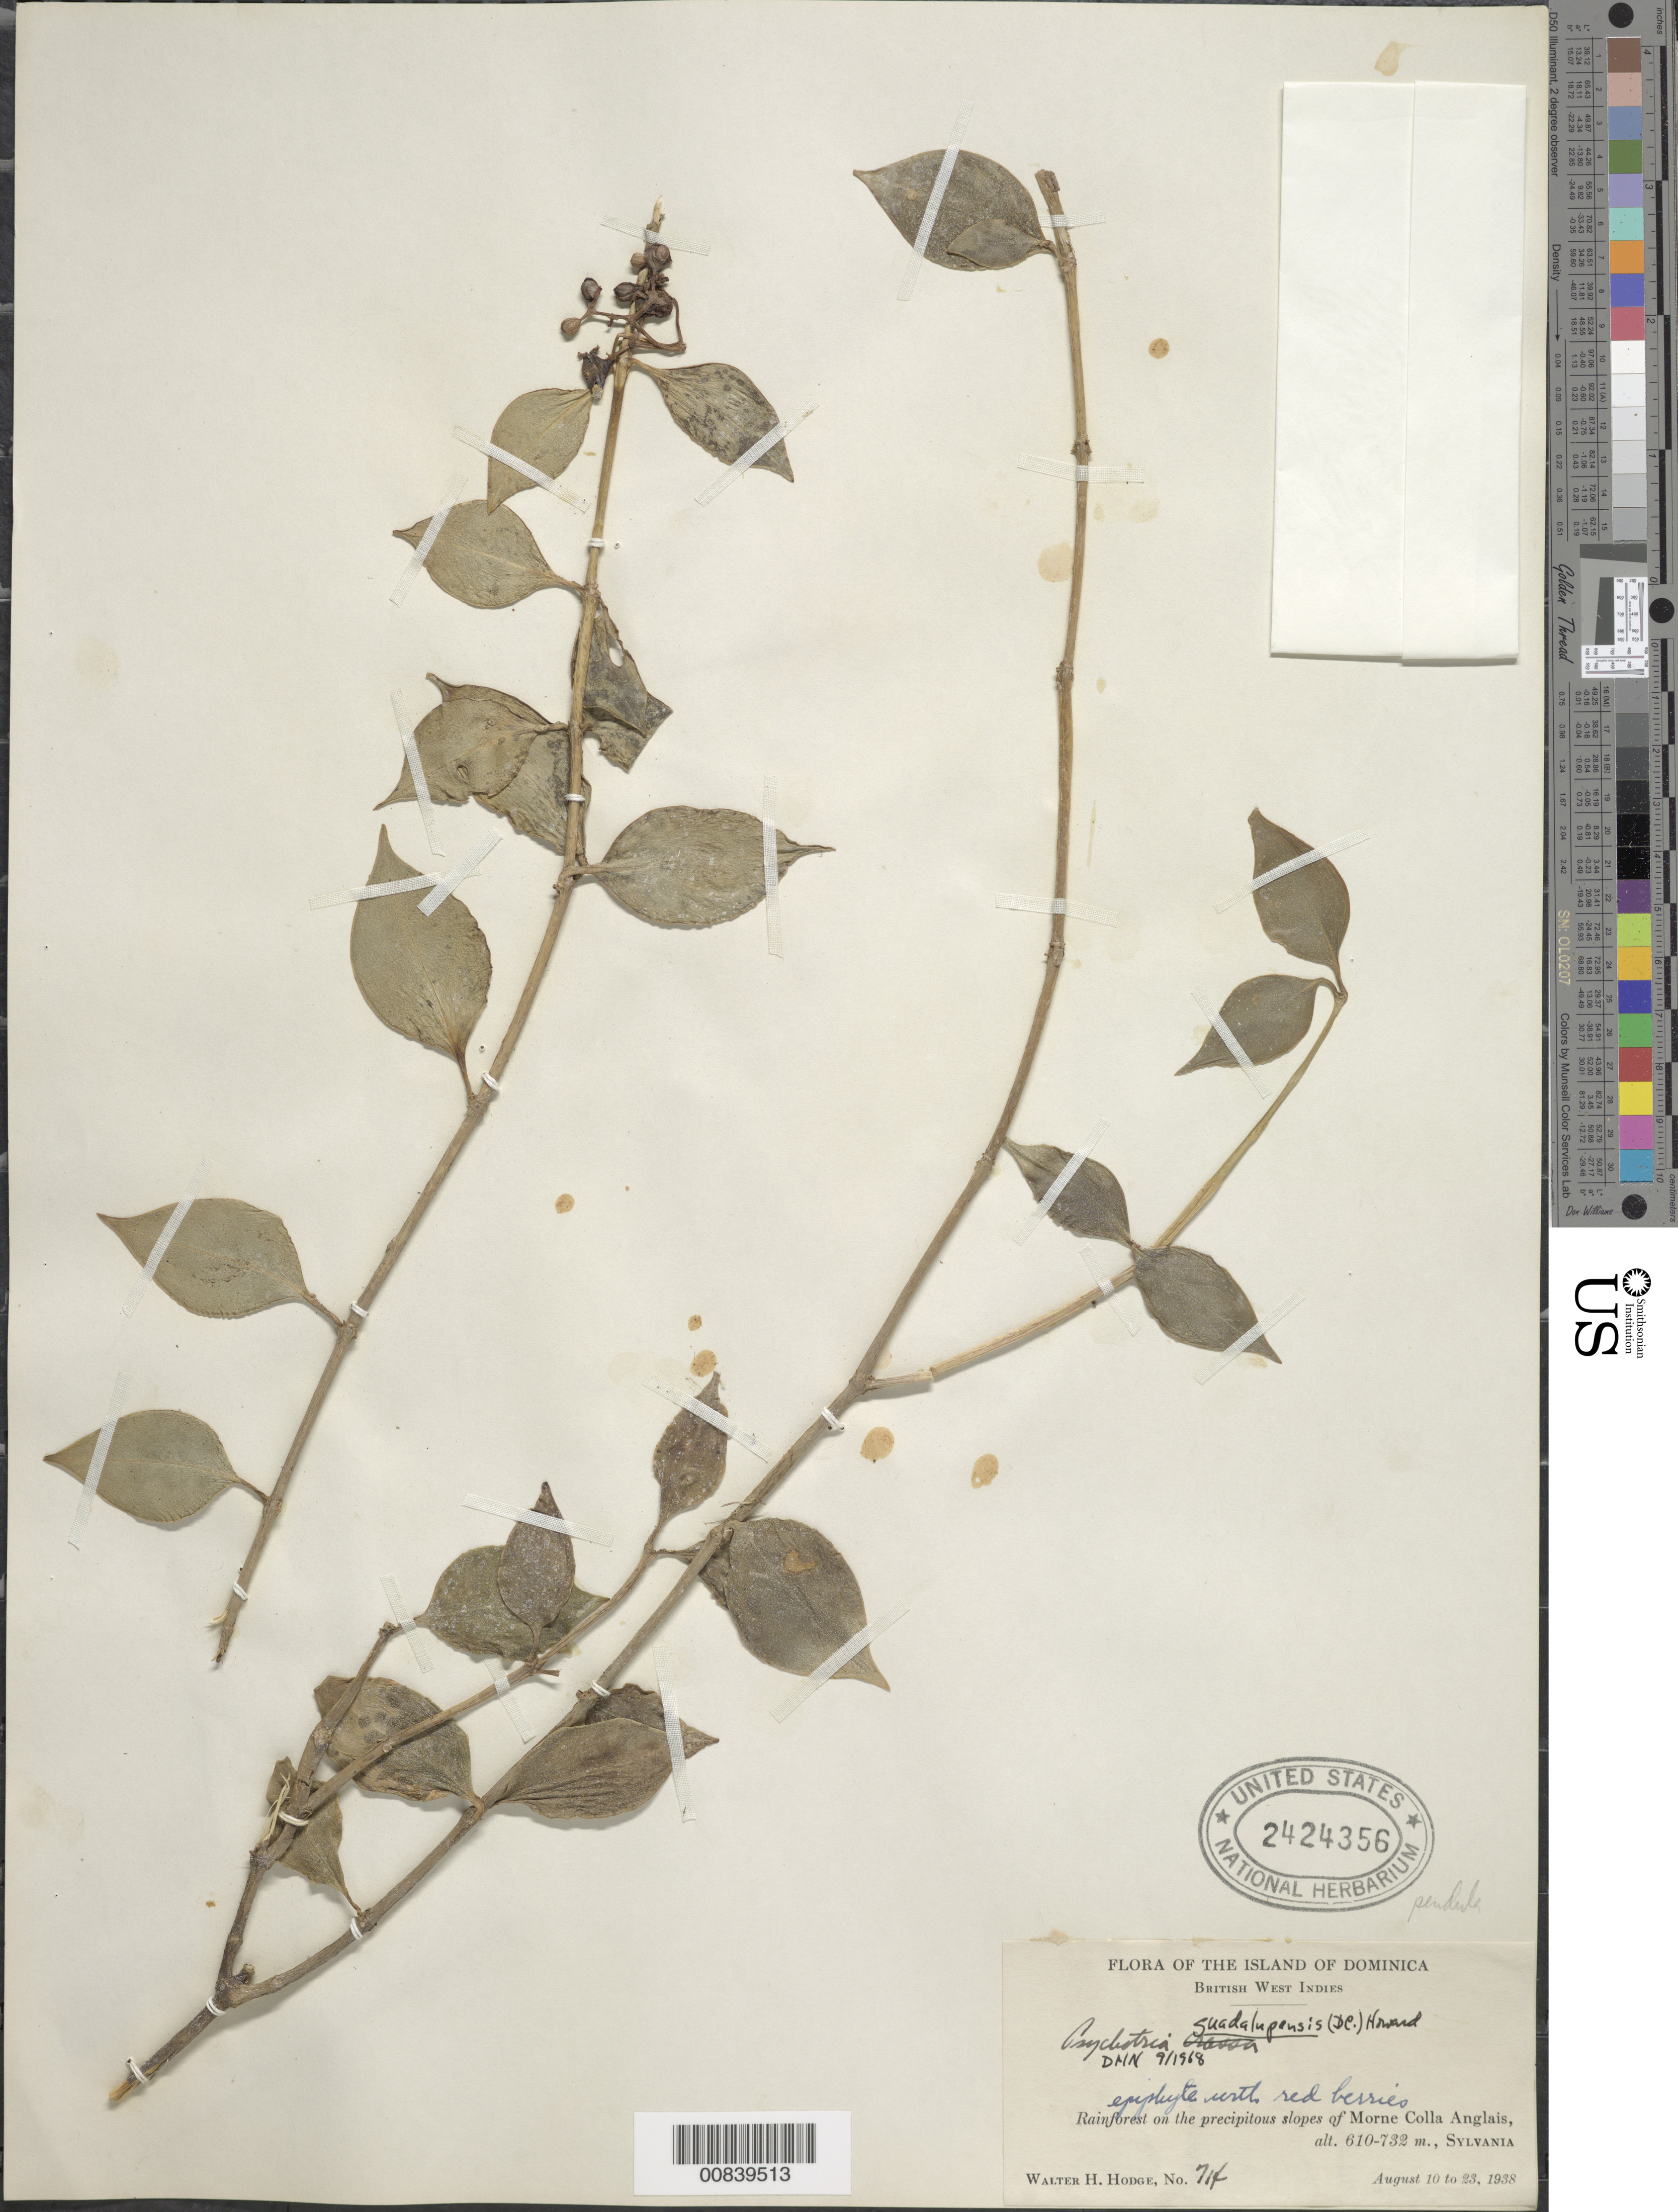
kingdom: Plantae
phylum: Tracheophyta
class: Magnoliopsida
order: Gentianales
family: Rubiaceae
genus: Notopleura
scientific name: Notopleura guadalupensis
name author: (DC.) C.M. Taylor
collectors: W. Hodge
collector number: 714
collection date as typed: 10 Aug 1938 to 23 Aug 1938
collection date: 1938-08-10/1938-08-23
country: Dominica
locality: Precipitous slopes of Morne Colla Anglais, Sylvania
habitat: Rainforest on precipitous slopes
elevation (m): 610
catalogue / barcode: US 2424356